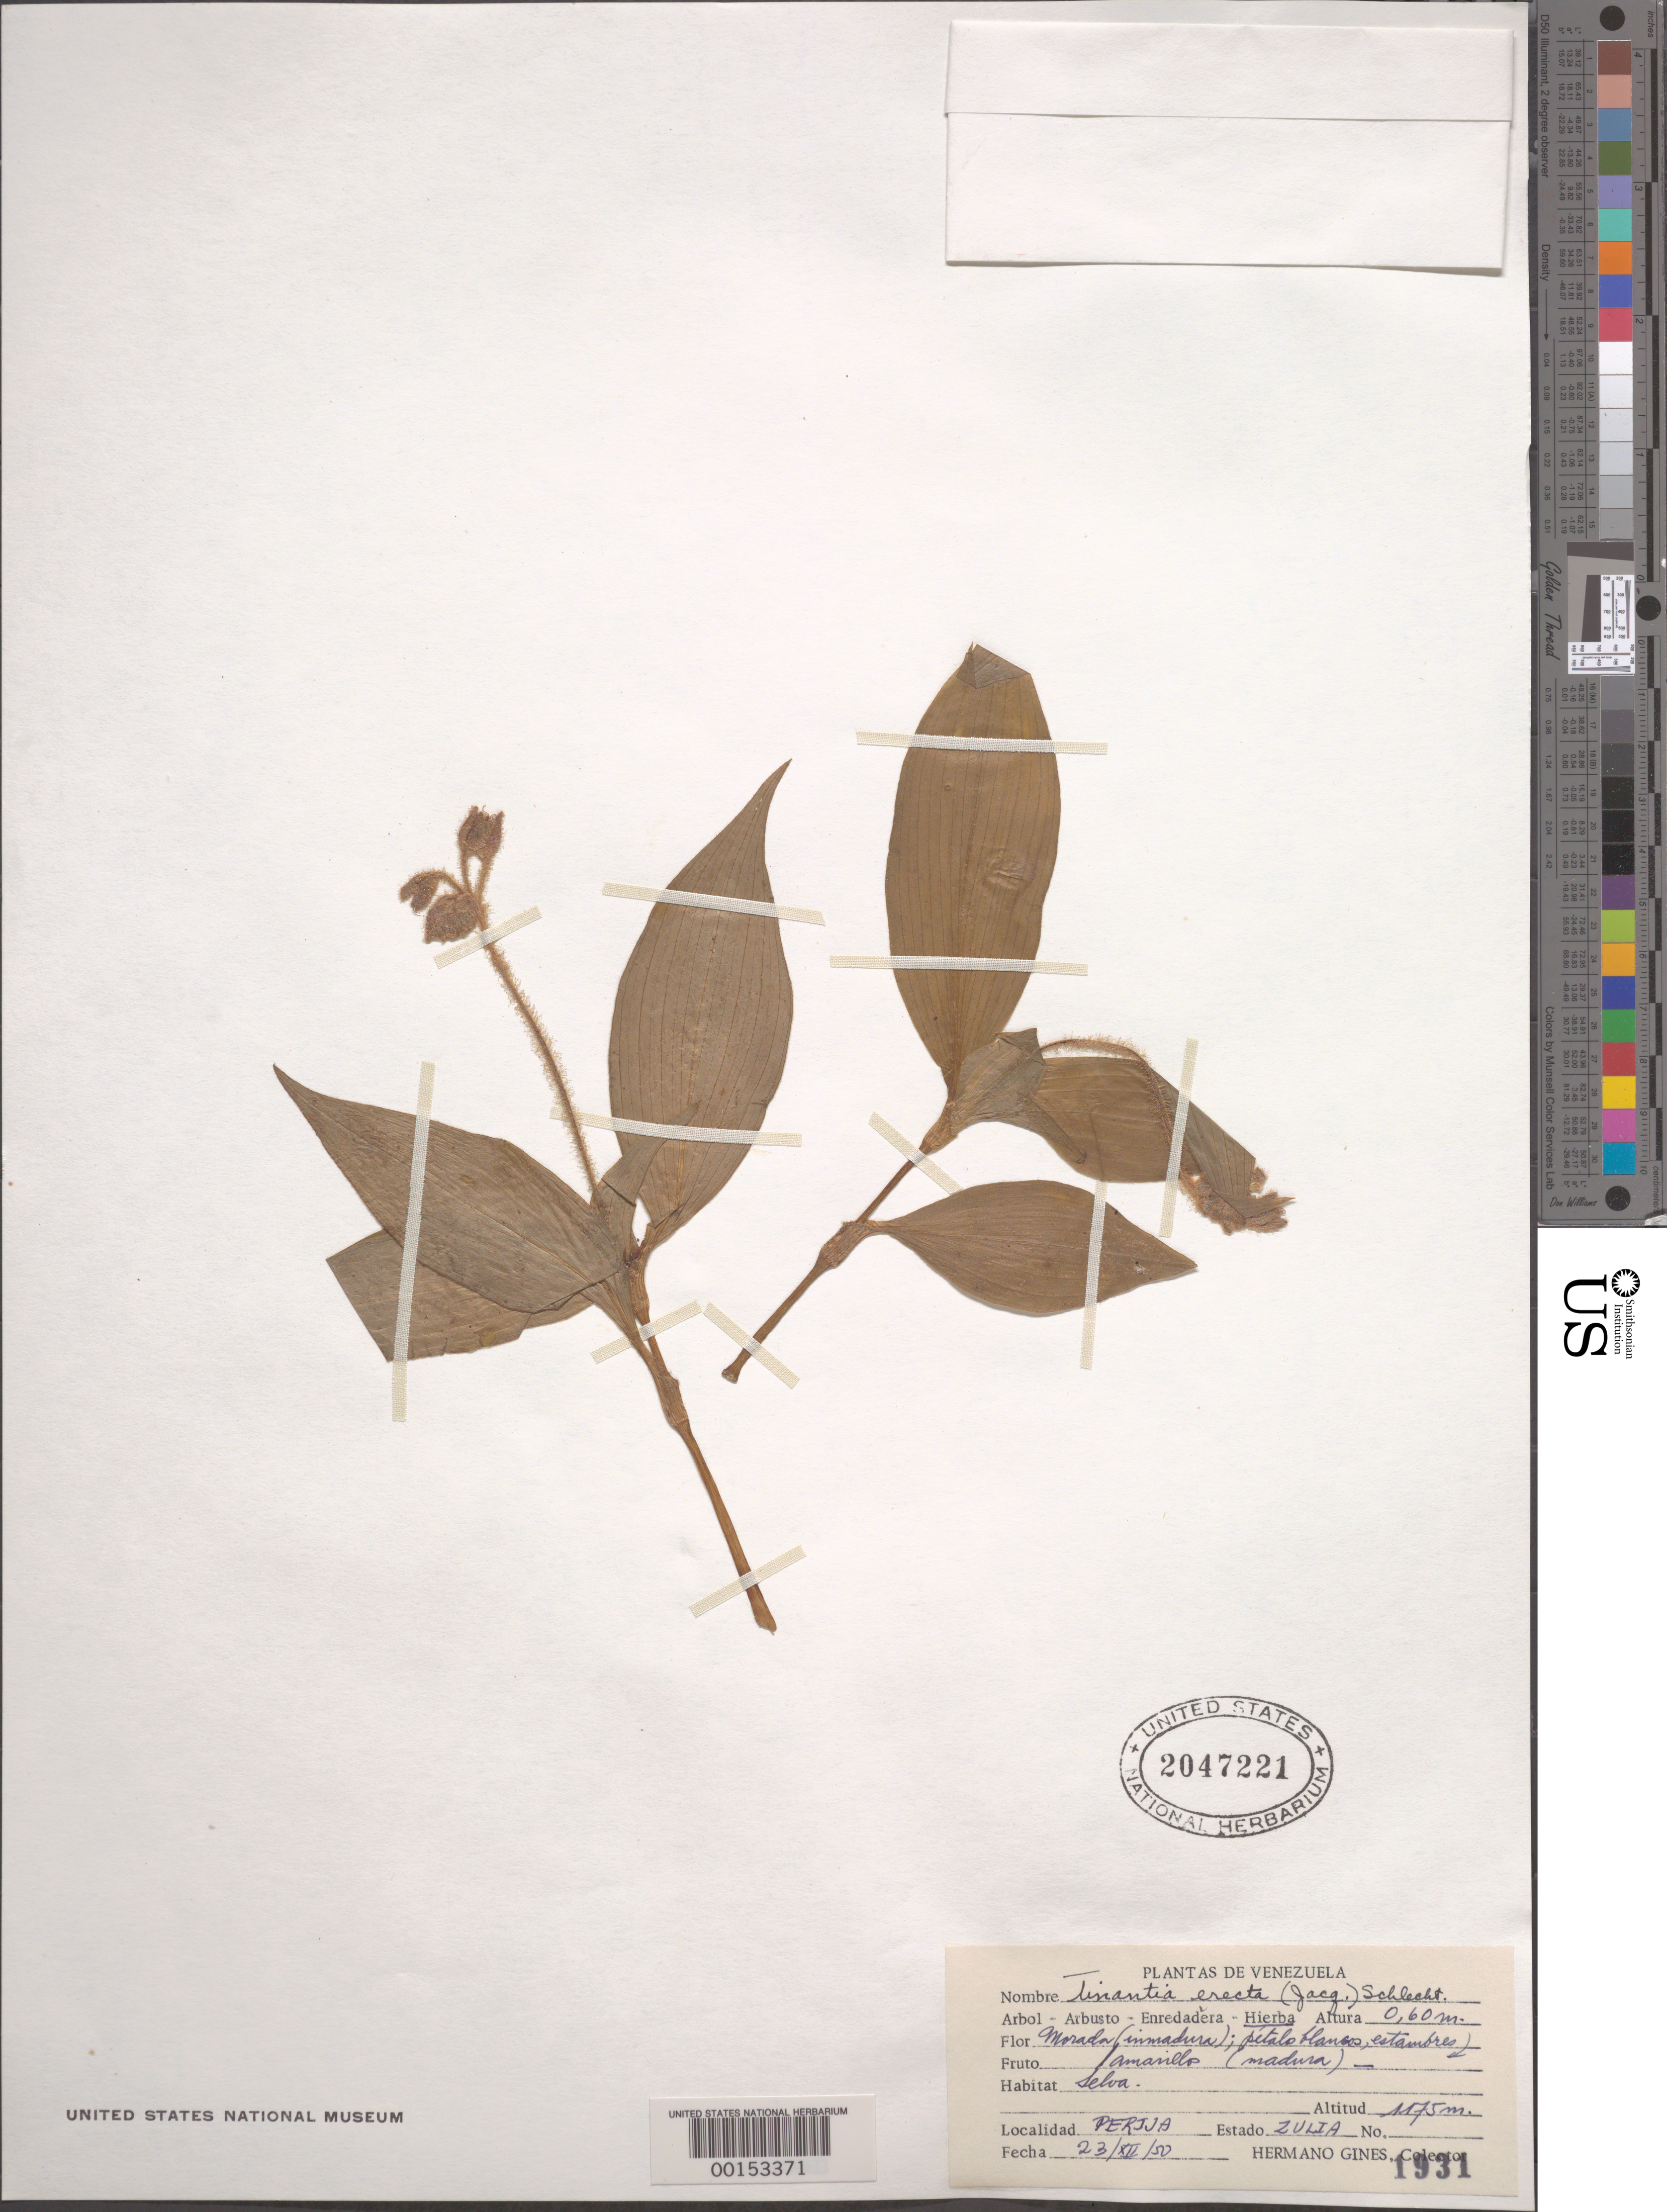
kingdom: Plantae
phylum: Tracheophyta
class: Liliopsida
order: Commelinales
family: Commelinaceae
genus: Tinantia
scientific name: Tinantia erecta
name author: (Jacq.) Fenzl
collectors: Bro. Gines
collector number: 1931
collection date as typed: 23 Jul 1950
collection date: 1950-07-23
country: Venezuela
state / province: Zulia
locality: Perija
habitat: Forest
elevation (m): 60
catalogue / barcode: US 2047221